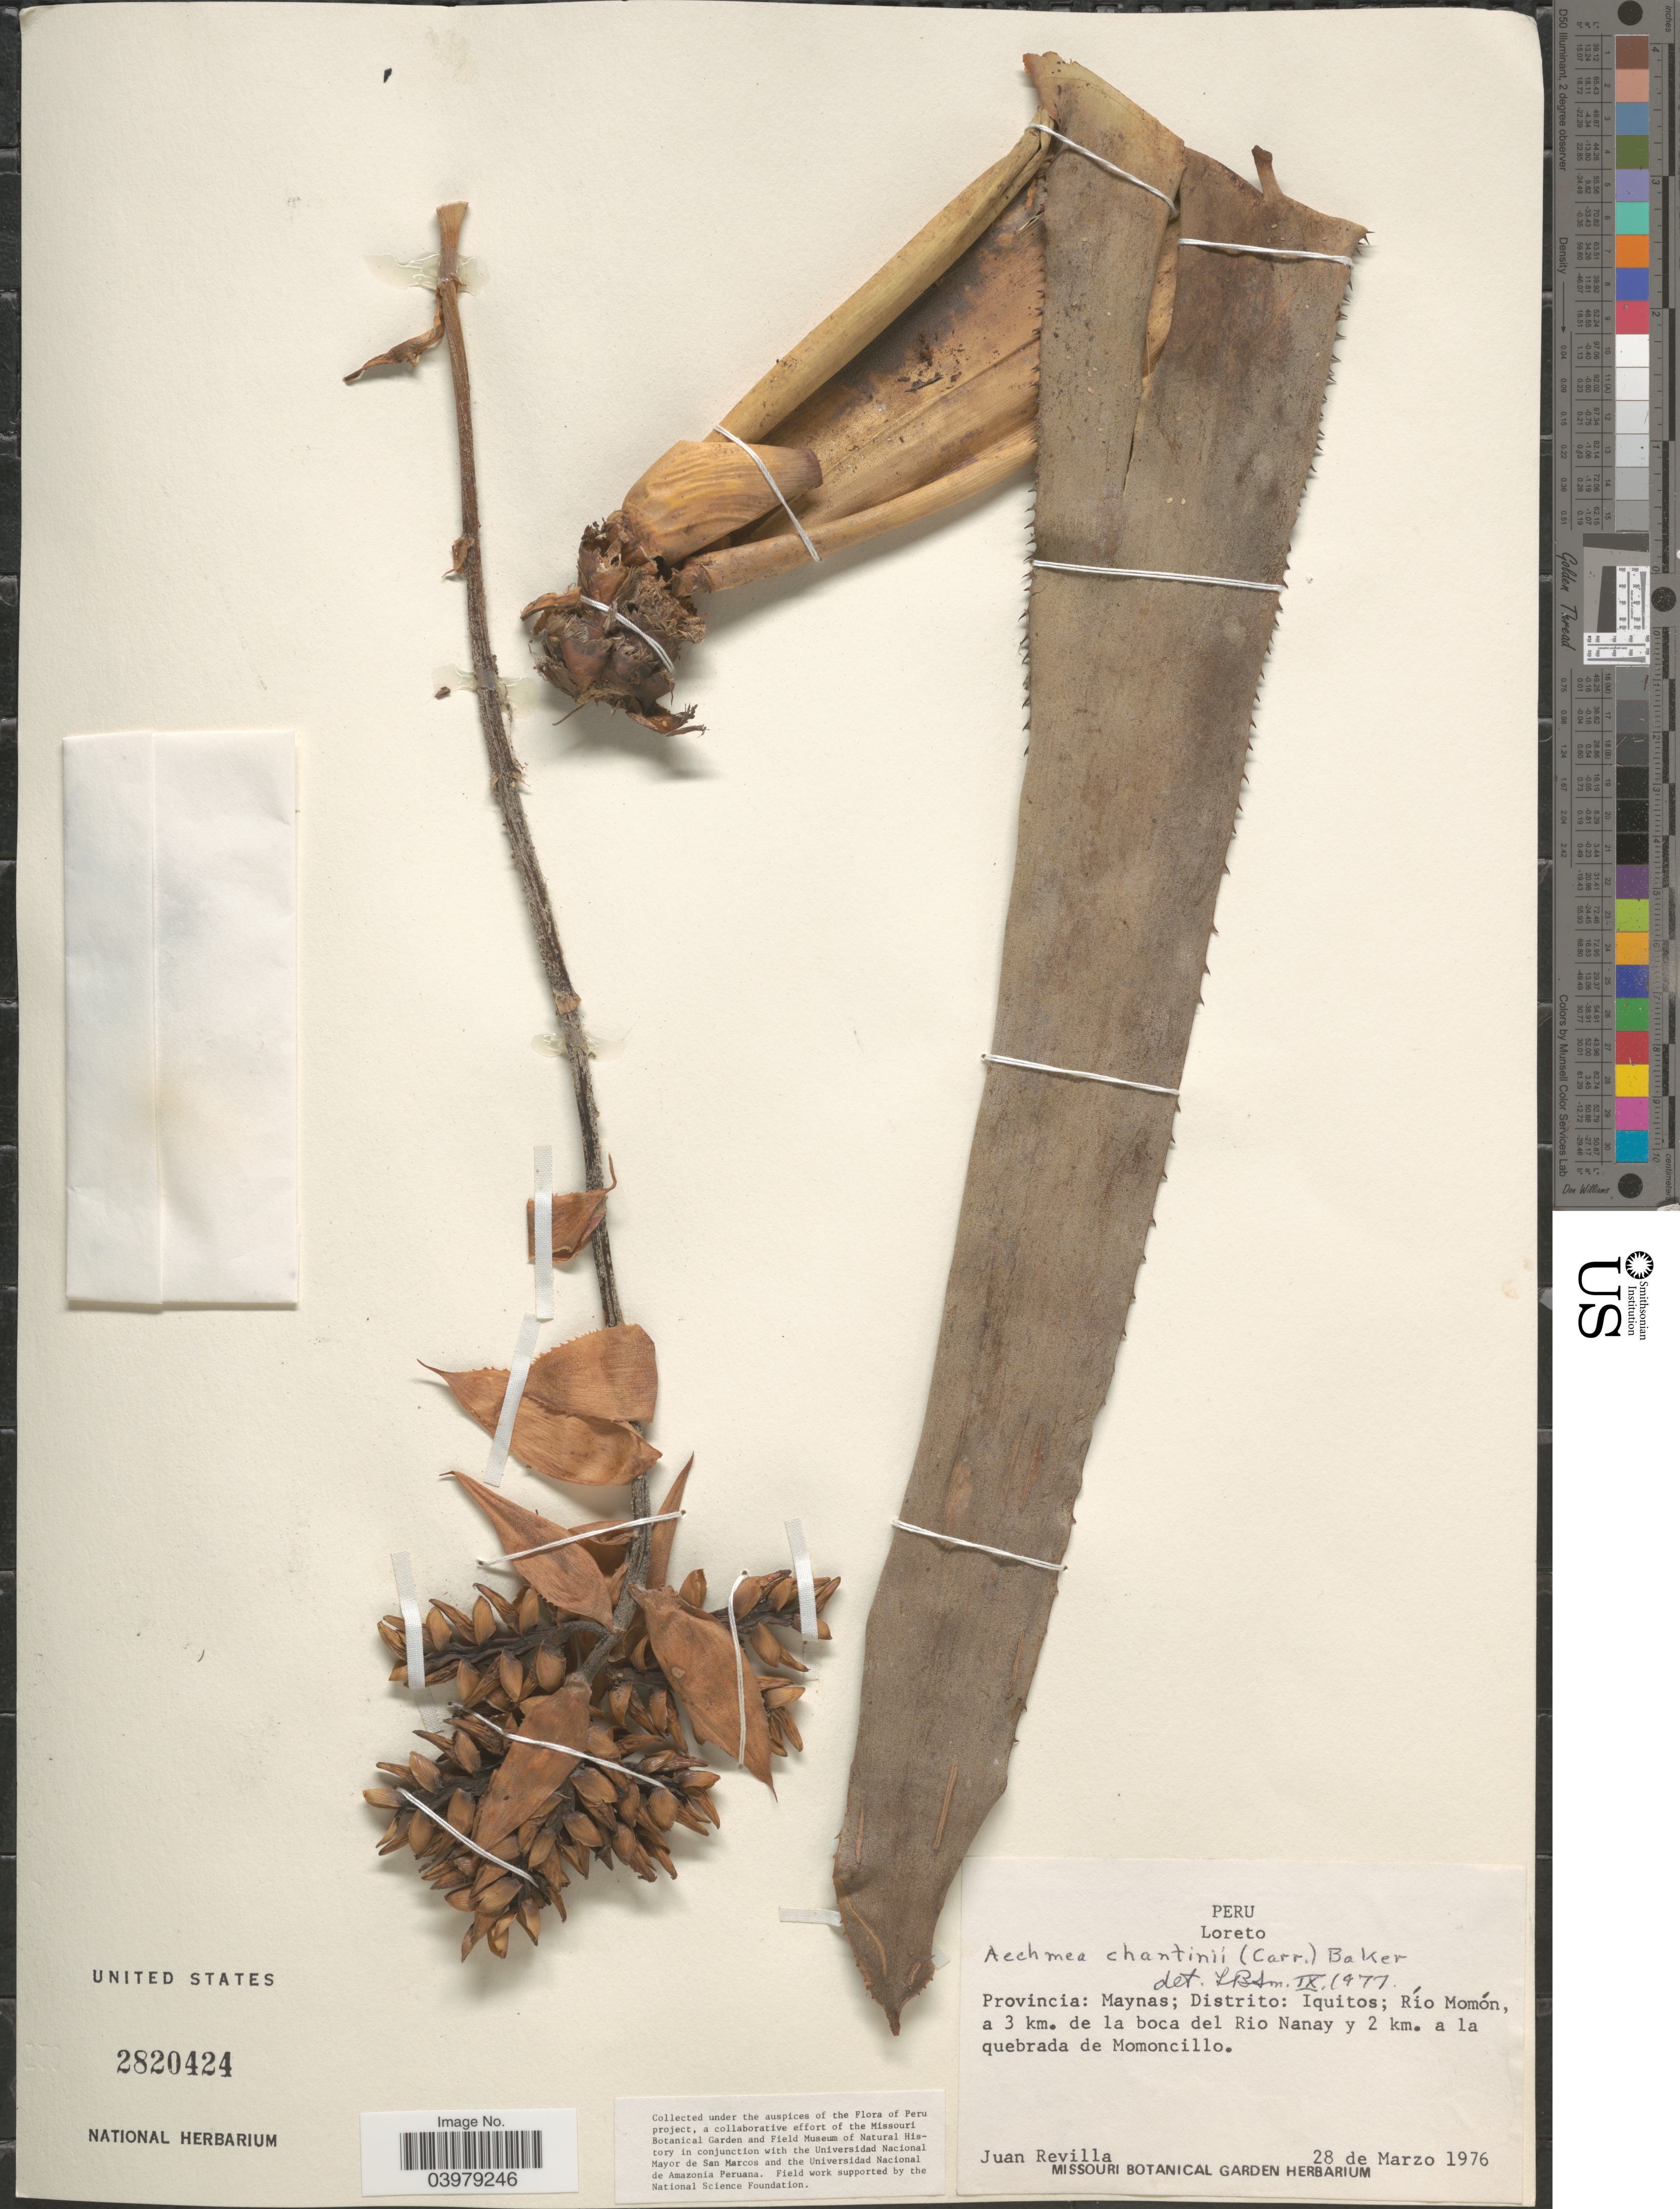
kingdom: Plantae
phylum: Tracheophyta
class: Liliopsida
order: Poales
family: Bromeliaceae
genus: Aechmea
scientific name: Aechmea chantinii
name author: (Carrière) Baker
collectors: J. Revilla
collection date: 1976-03-28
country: Peru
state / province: Loreto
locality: Provincia: Maynas; Distrito: Iquitos; Río Momón, a 3 km. de la boca del Rio Nanay y 2 km. a la quebrada de Momoncillo.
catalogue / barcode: US 2820424